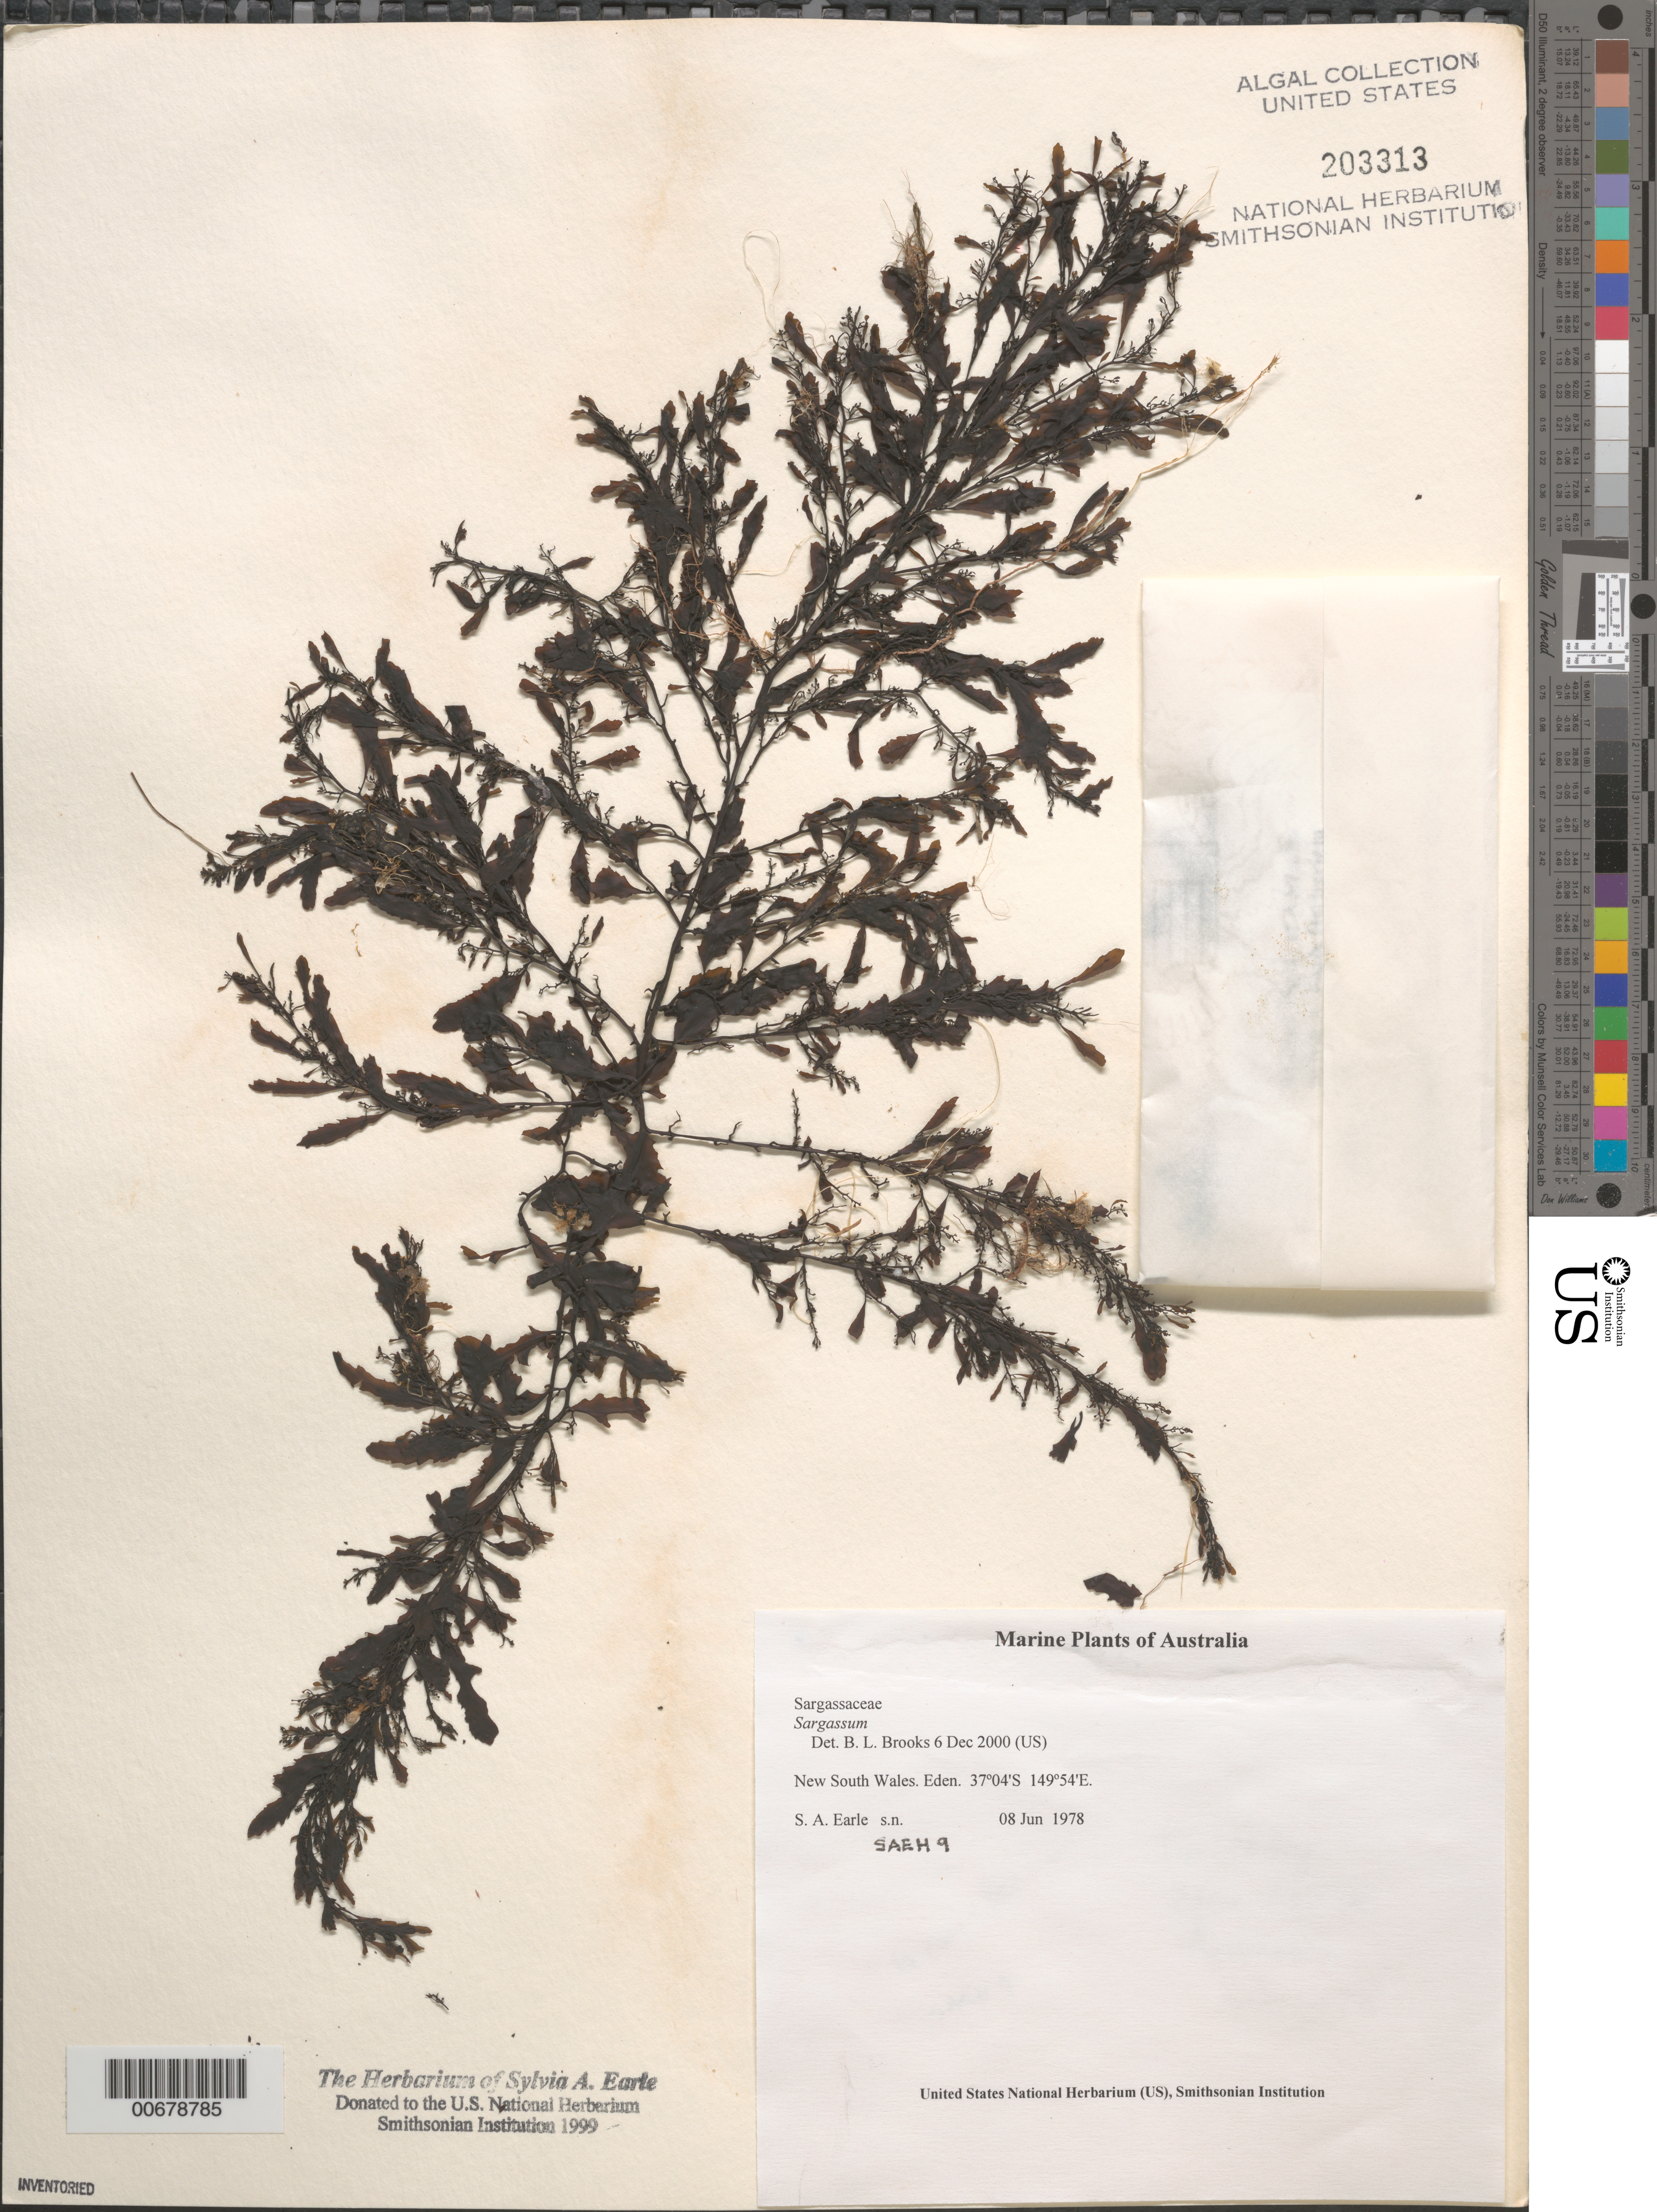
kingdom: Chromista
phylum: Ochrophyta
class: Phaeophyceae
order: Fucales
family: Sargassaceae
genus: Sargassum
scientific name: Sargassum sp.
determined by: Brooks, B. L., (BOT), Smithsonian Institution - National Museum of Natural History (UNITED STATES)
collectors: S. A. Earle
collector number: SAEH 9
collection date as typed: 08 Jun 1978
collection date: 1978-06-08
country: Australia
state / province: New South Wales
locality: Eden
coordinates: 37 04' S, 149 54' E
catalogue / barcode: US 203313